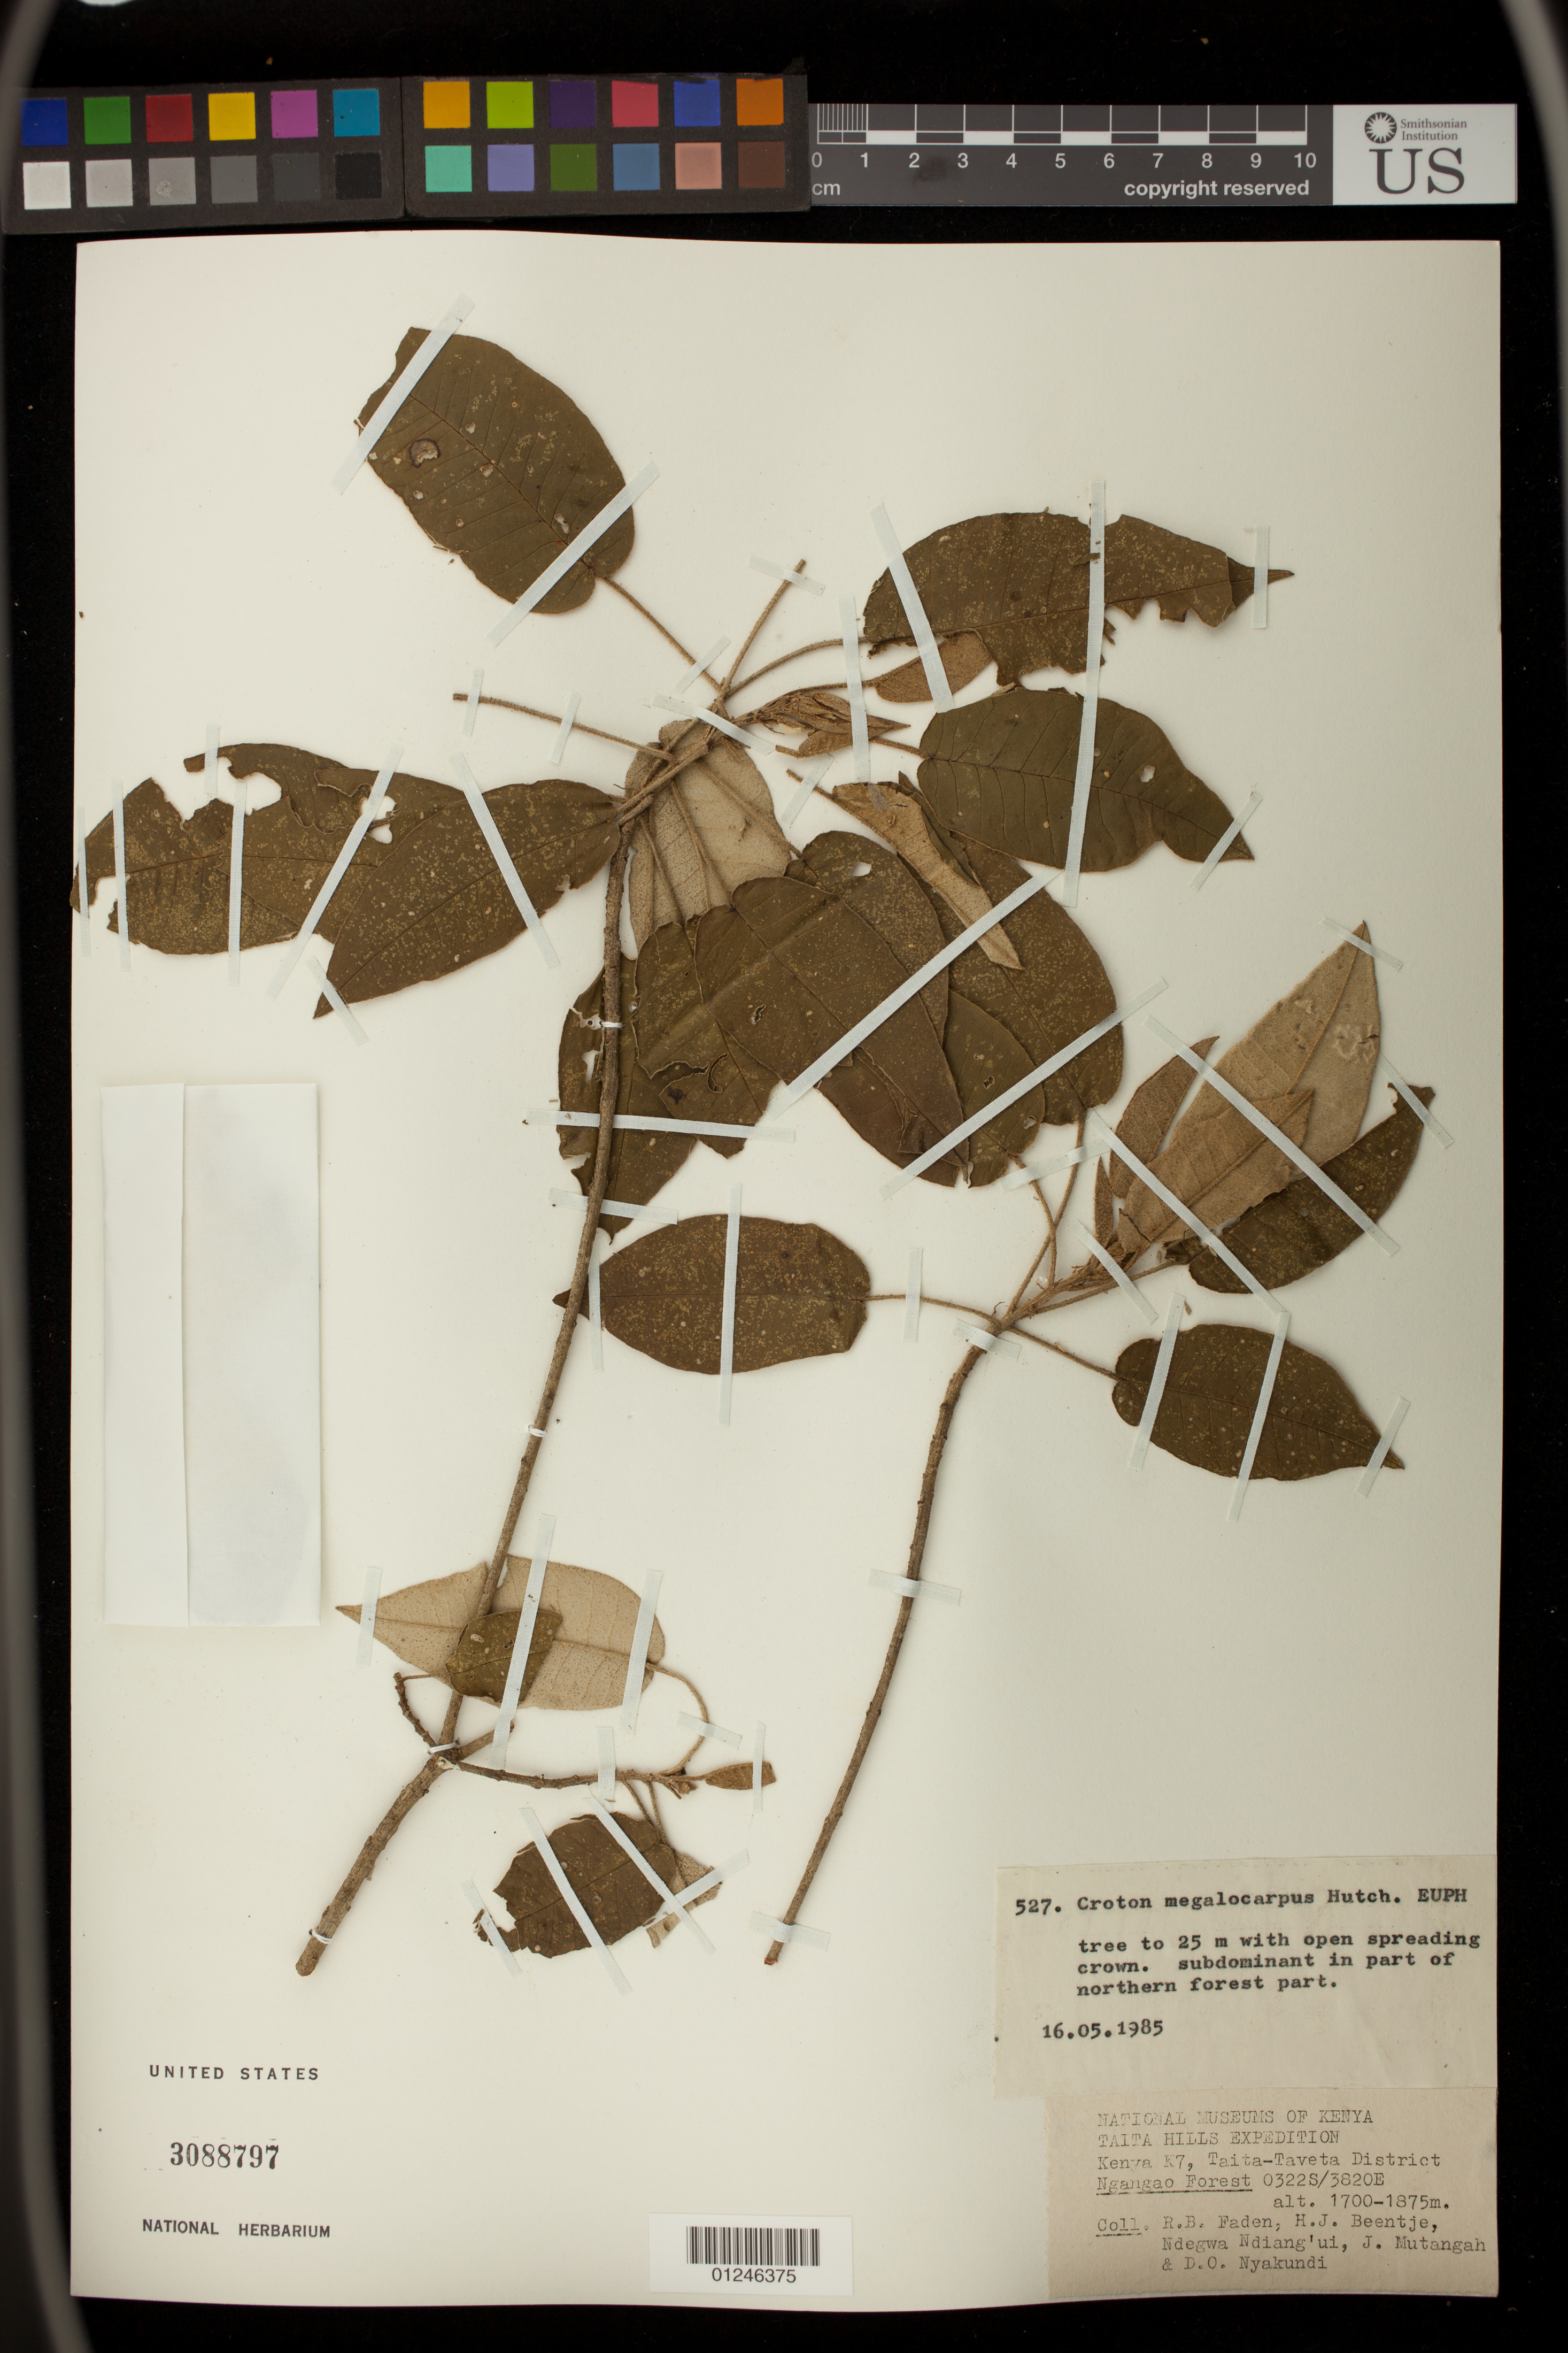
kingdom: Plantae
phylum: Tracheophyta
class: Magnoliopsida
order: Malpighiales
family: Euphorbiaceae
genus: Croton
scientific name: Croton megalocarpus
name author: Hutch.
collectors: R. B. Faden, H. J. Beentje, Ndegwa Ndiang'ui, J. Mutangah & D. Nyakundi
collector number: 527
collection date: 1985-05-16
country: Kenya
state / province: Taita Taveta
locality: Ngangao Forest.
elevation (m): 1700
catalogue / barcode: US 3088797